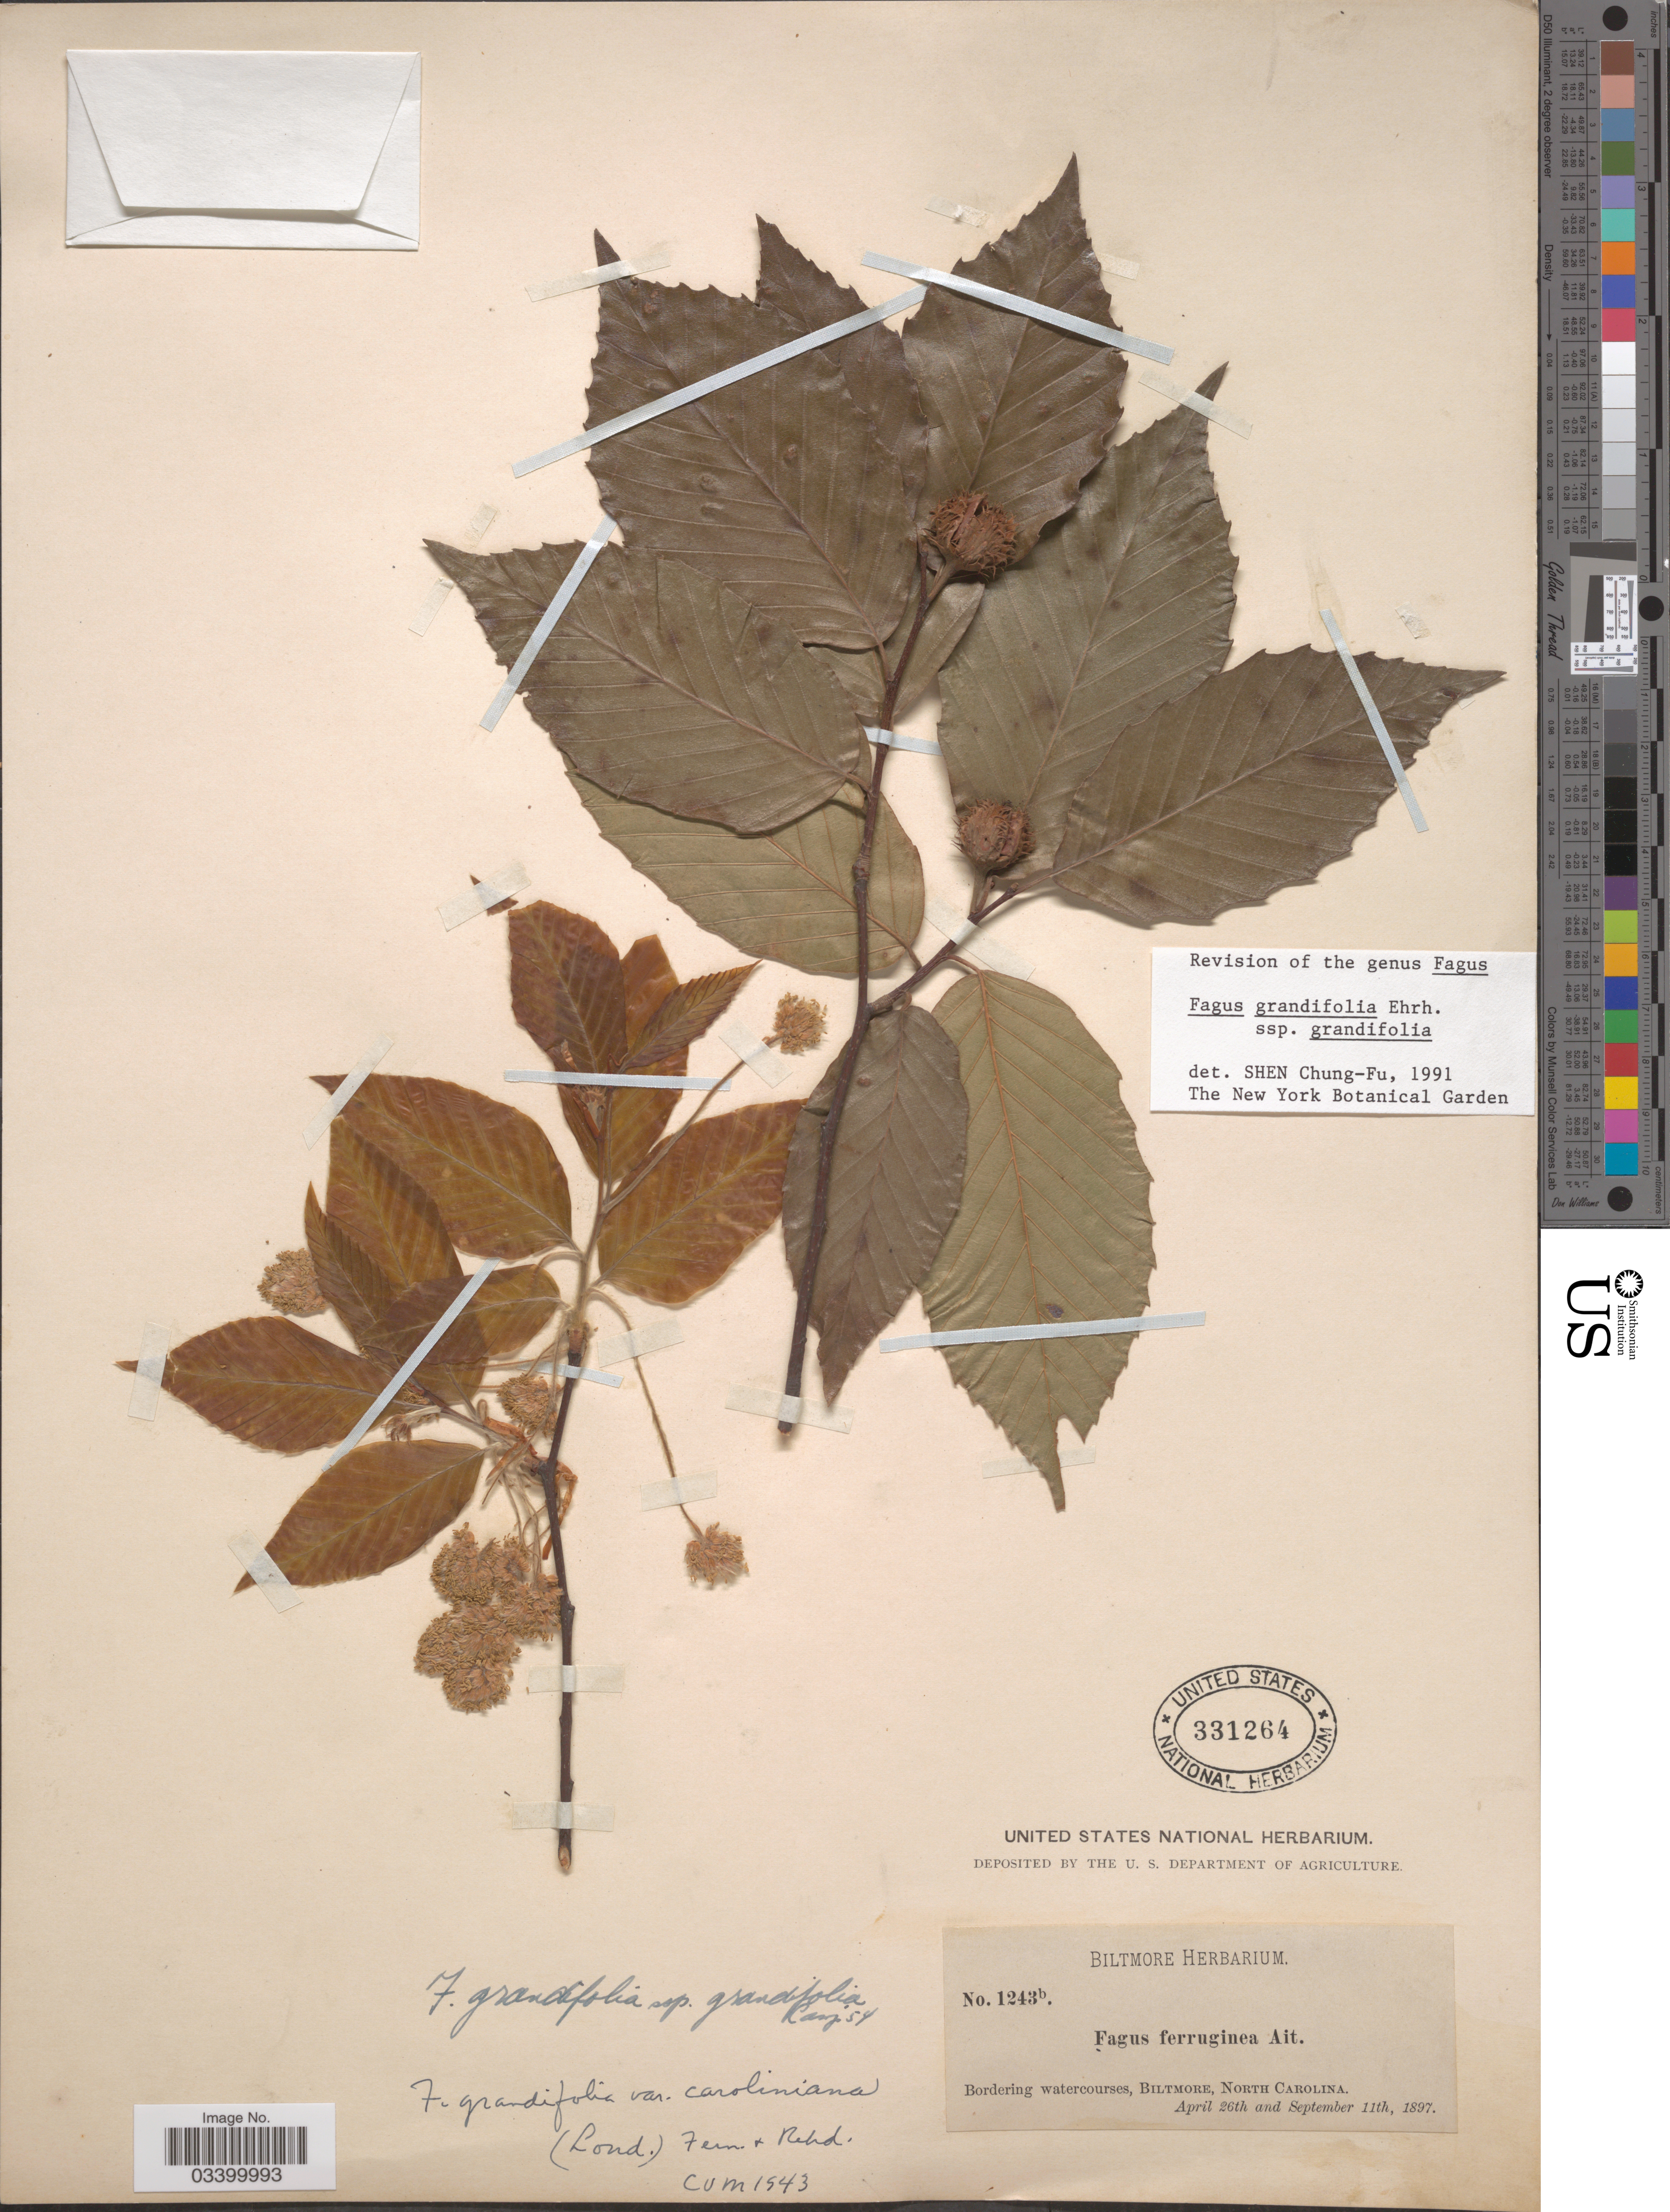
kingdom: Plantae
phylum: Tracheophyta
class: Magnoliopsida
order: Fagales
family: Fagaceae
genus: Fagus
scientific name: Fagus grandifolia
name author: Ehrh.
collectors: ex herb. Biltmore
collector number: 1243b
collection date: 1897-04-26/1897-09-11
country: United States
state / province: North Carolina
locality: Bordering watercourses, Biltmore.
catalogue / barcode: US 331264